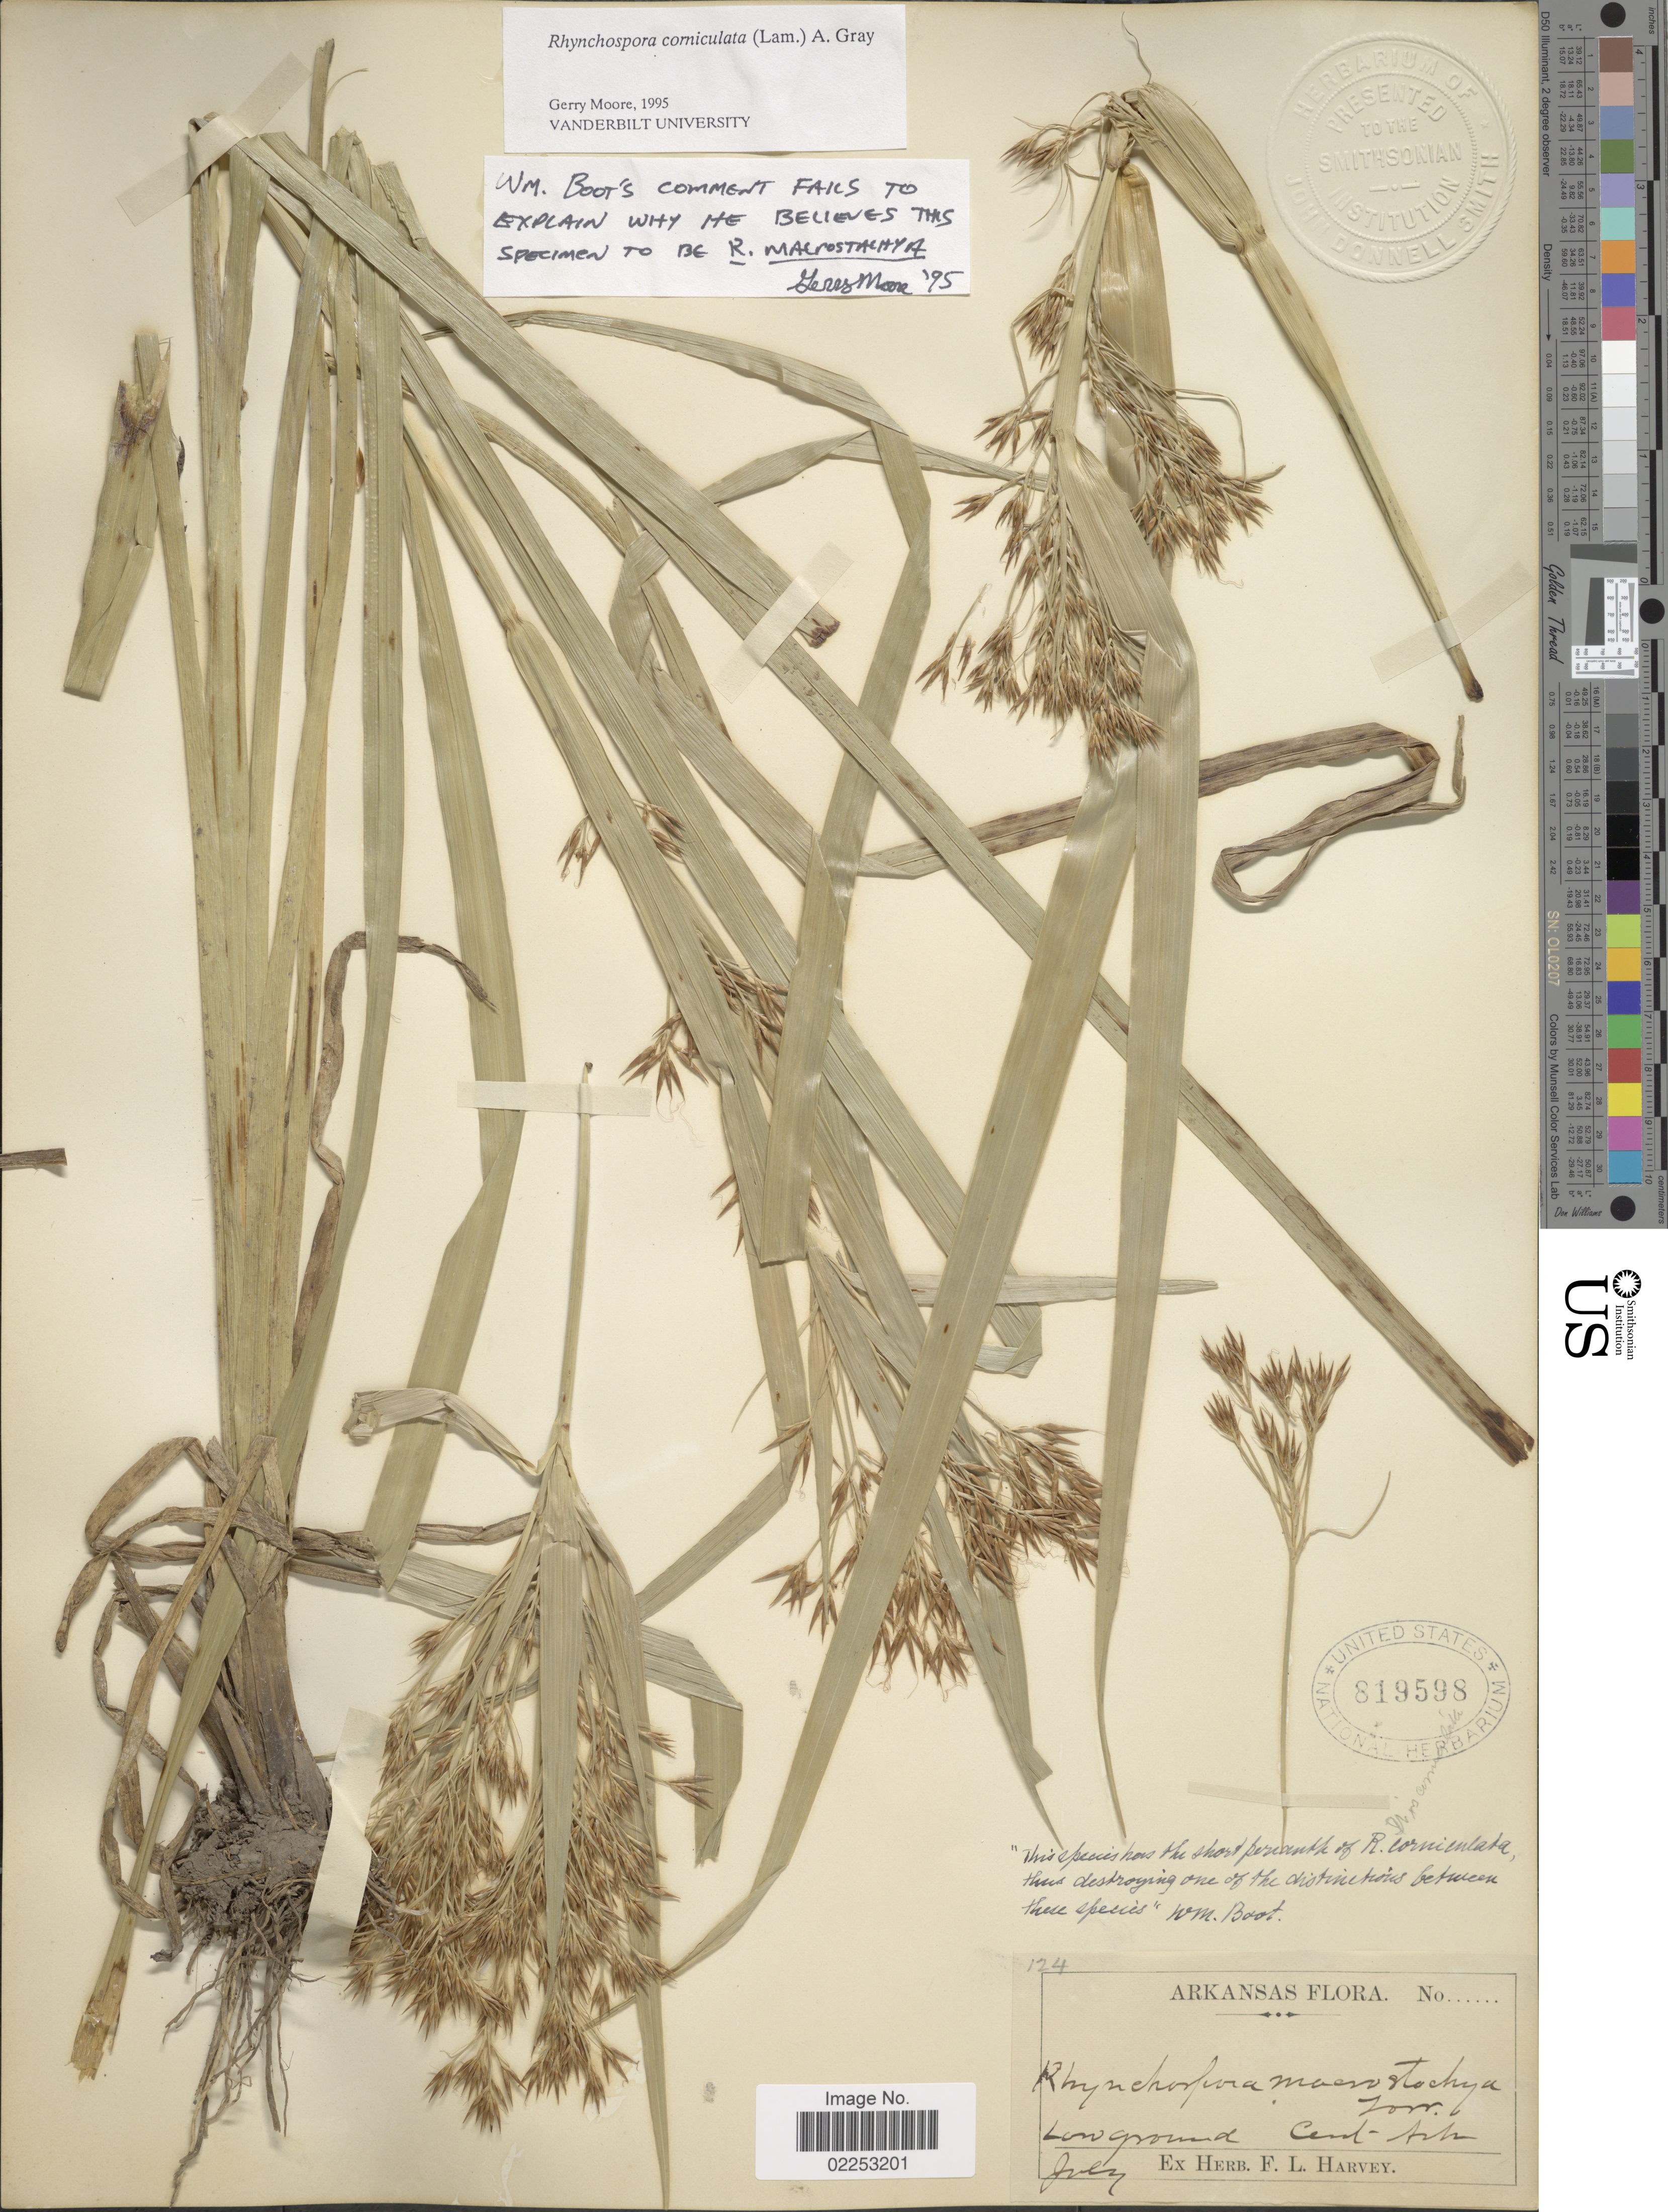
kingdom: Plantae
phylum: Tracheophyta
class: Liliopsida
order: Poales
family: Cyperaceae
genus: Rhynchospora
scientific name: Rhynchospora corniculata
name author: (Lam.) A. Gray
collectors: ex herb. F. L. Harvey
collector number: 124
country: United States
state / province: Arkansas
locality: Cent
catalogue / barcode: US 819598